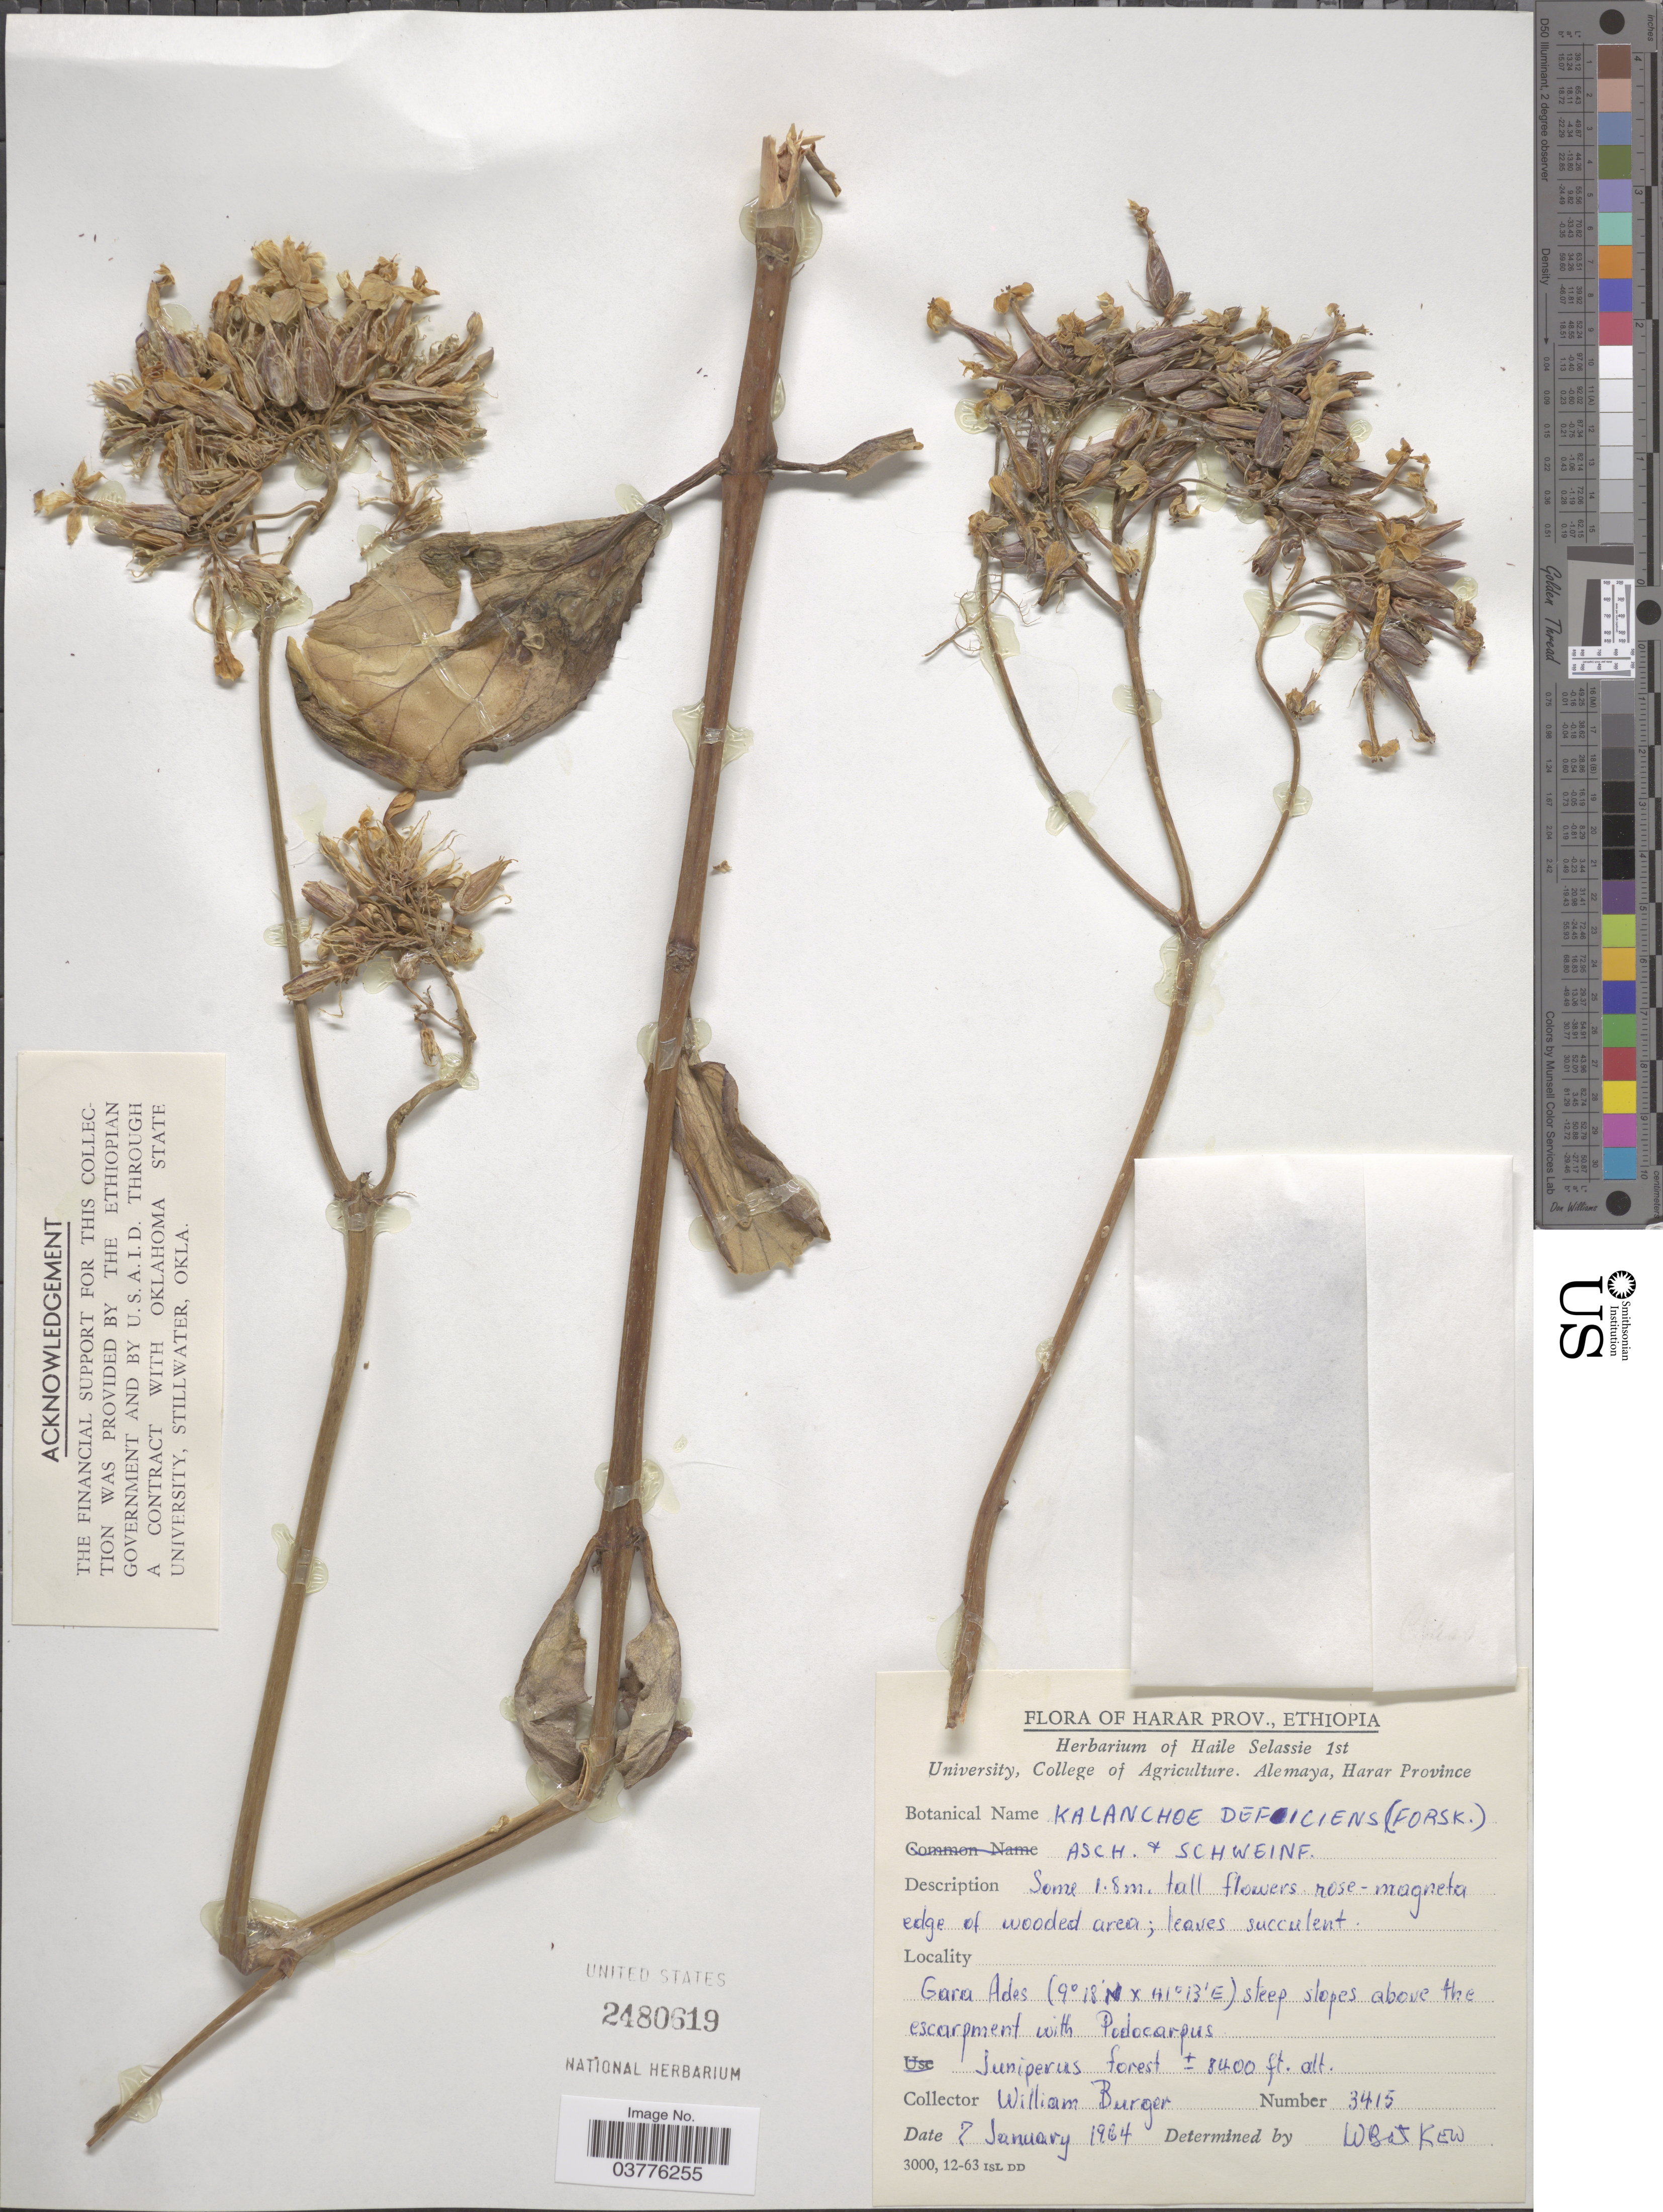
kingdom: Plantae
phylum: Tracheophyta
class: Magnoliopsida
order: Saxifragales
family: Crassulaceae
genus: Kalanchoe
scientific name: Kalanchoe schimperana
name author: A. Rich.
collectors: W. Burger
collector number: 3415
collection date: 1964-01-07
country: Ethiopia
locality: Harar Prov. Gara Ades steep slopes above the escarpment.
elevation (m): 2560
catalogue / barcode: US 2480619